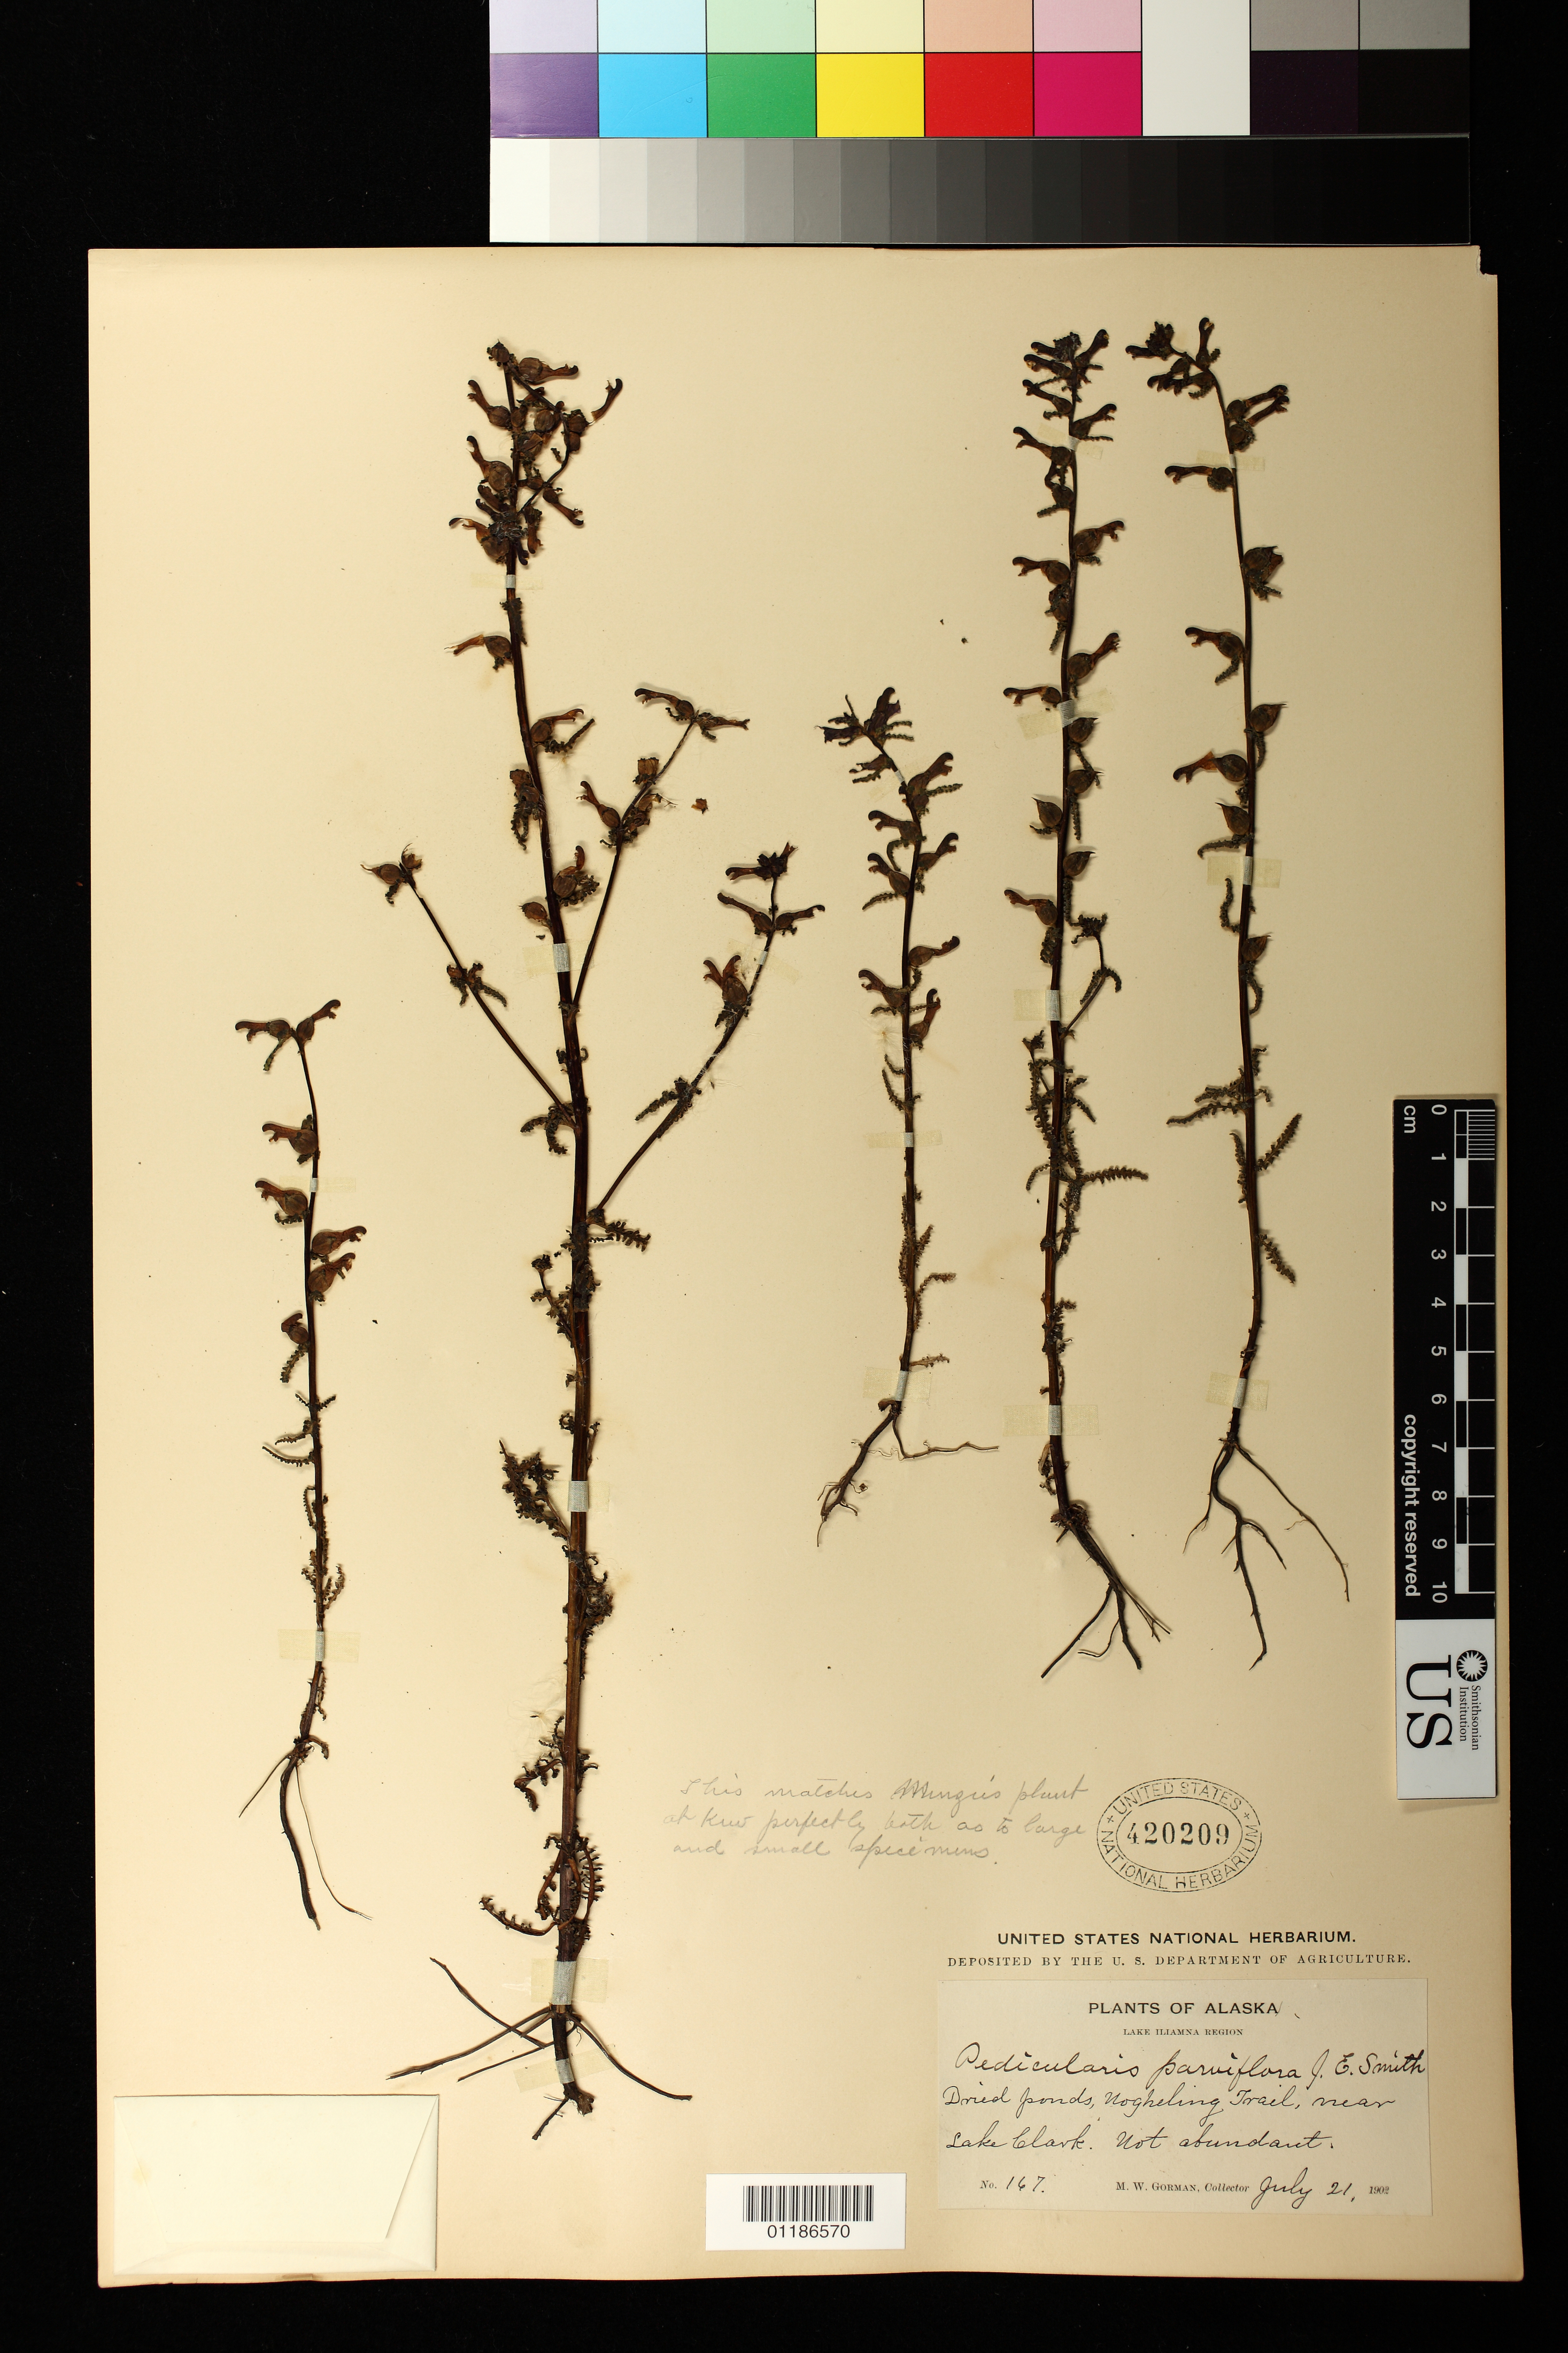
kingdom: Plantae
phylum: Tracheophyta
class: Magnoliopsida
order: Lamiales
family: Orobanchaceae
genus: Pedicularis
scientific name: Pedicularis parviflora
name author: Sm.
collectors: M. W. Gorman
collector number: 167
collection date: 1902-07-21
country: United States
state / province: Alaska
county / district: Lake and Peninsula Borough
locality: Lake Iliamna Region. Dried ponds, Nogheling Trail, near Lake Clark.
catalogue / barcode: US 420209